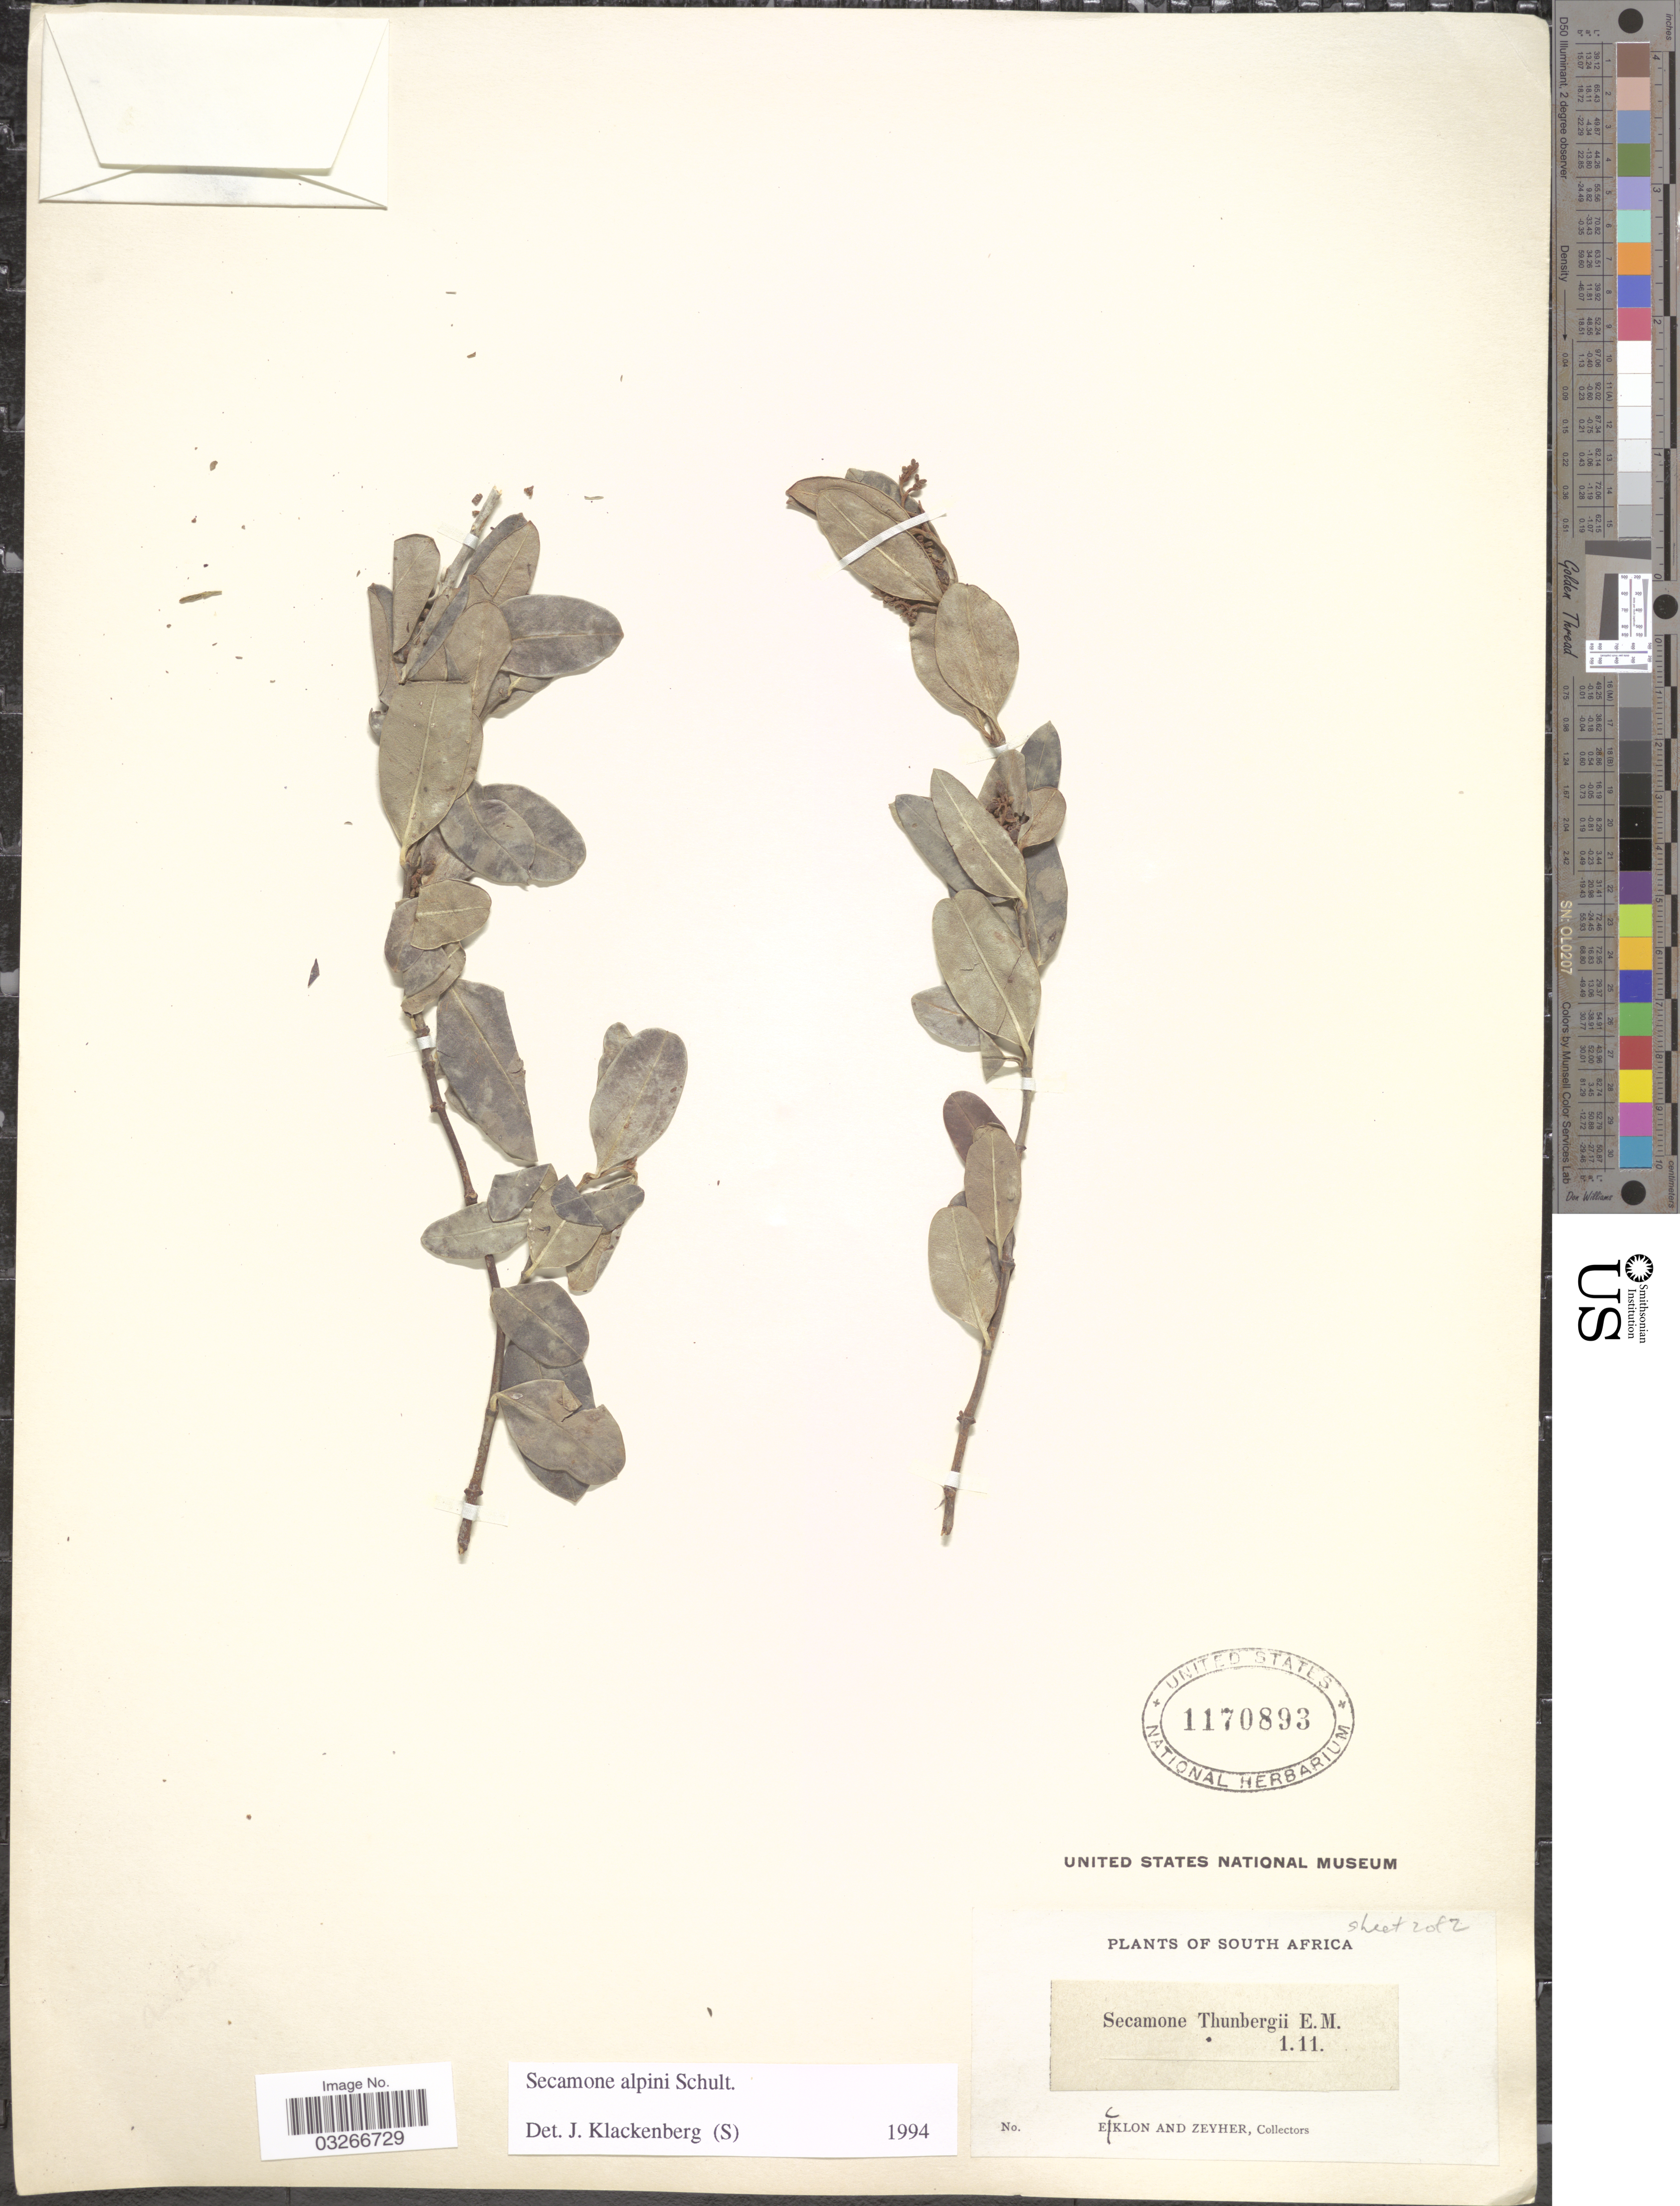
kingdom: Plantae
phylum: Tracheophyta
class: Magnoliopsida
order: Gentianales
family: Apocynaceae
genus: Secamone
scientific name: Secamone alpini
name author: Schult.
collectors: -. Ecklon & -. Zeyher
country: South Africa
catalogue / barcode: US 1170893